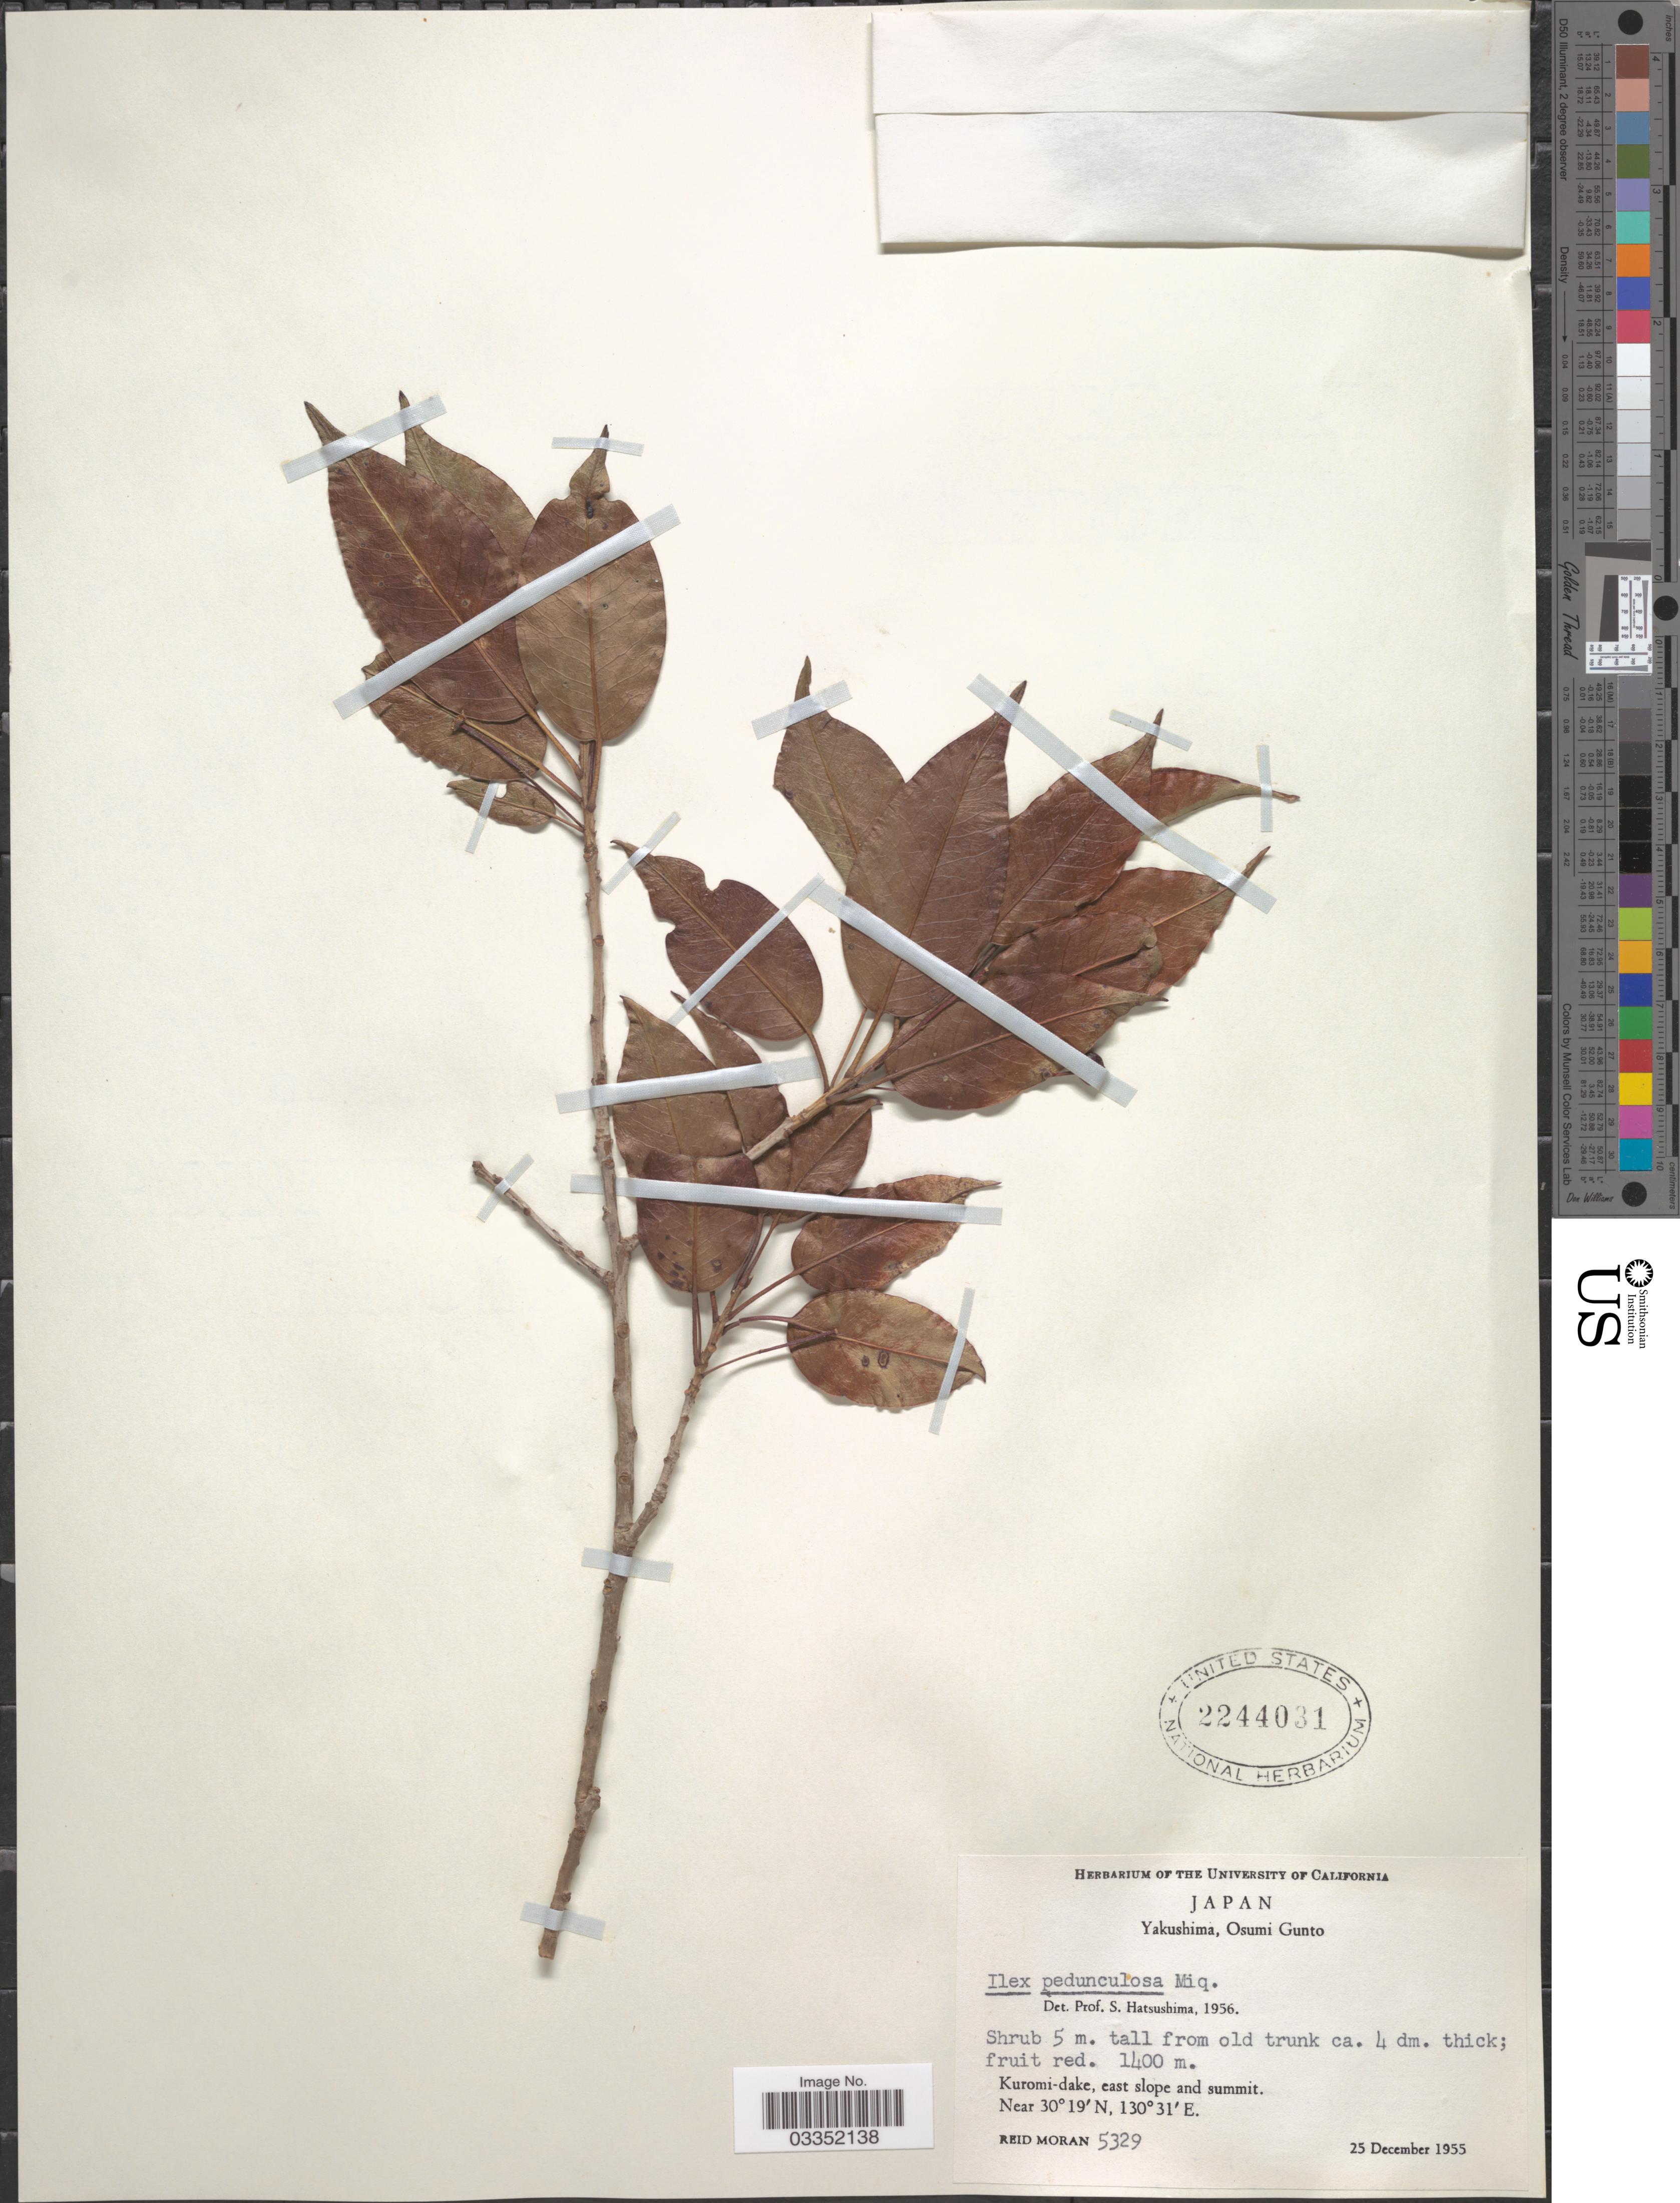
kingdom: Plantae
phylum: Tracheophyta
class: Magnoliopsida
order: Aquifoliales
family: Aquifoliaceae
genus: Ilex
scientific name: Ilex pedunculosa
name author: Miq.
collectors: R. Moran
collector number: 5329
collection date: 1955-12-25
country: Japan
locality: Yakushima, Osumi Gunto. Kuromi-dake, east slope and summit.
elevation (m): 1400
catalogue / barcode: US 2244031